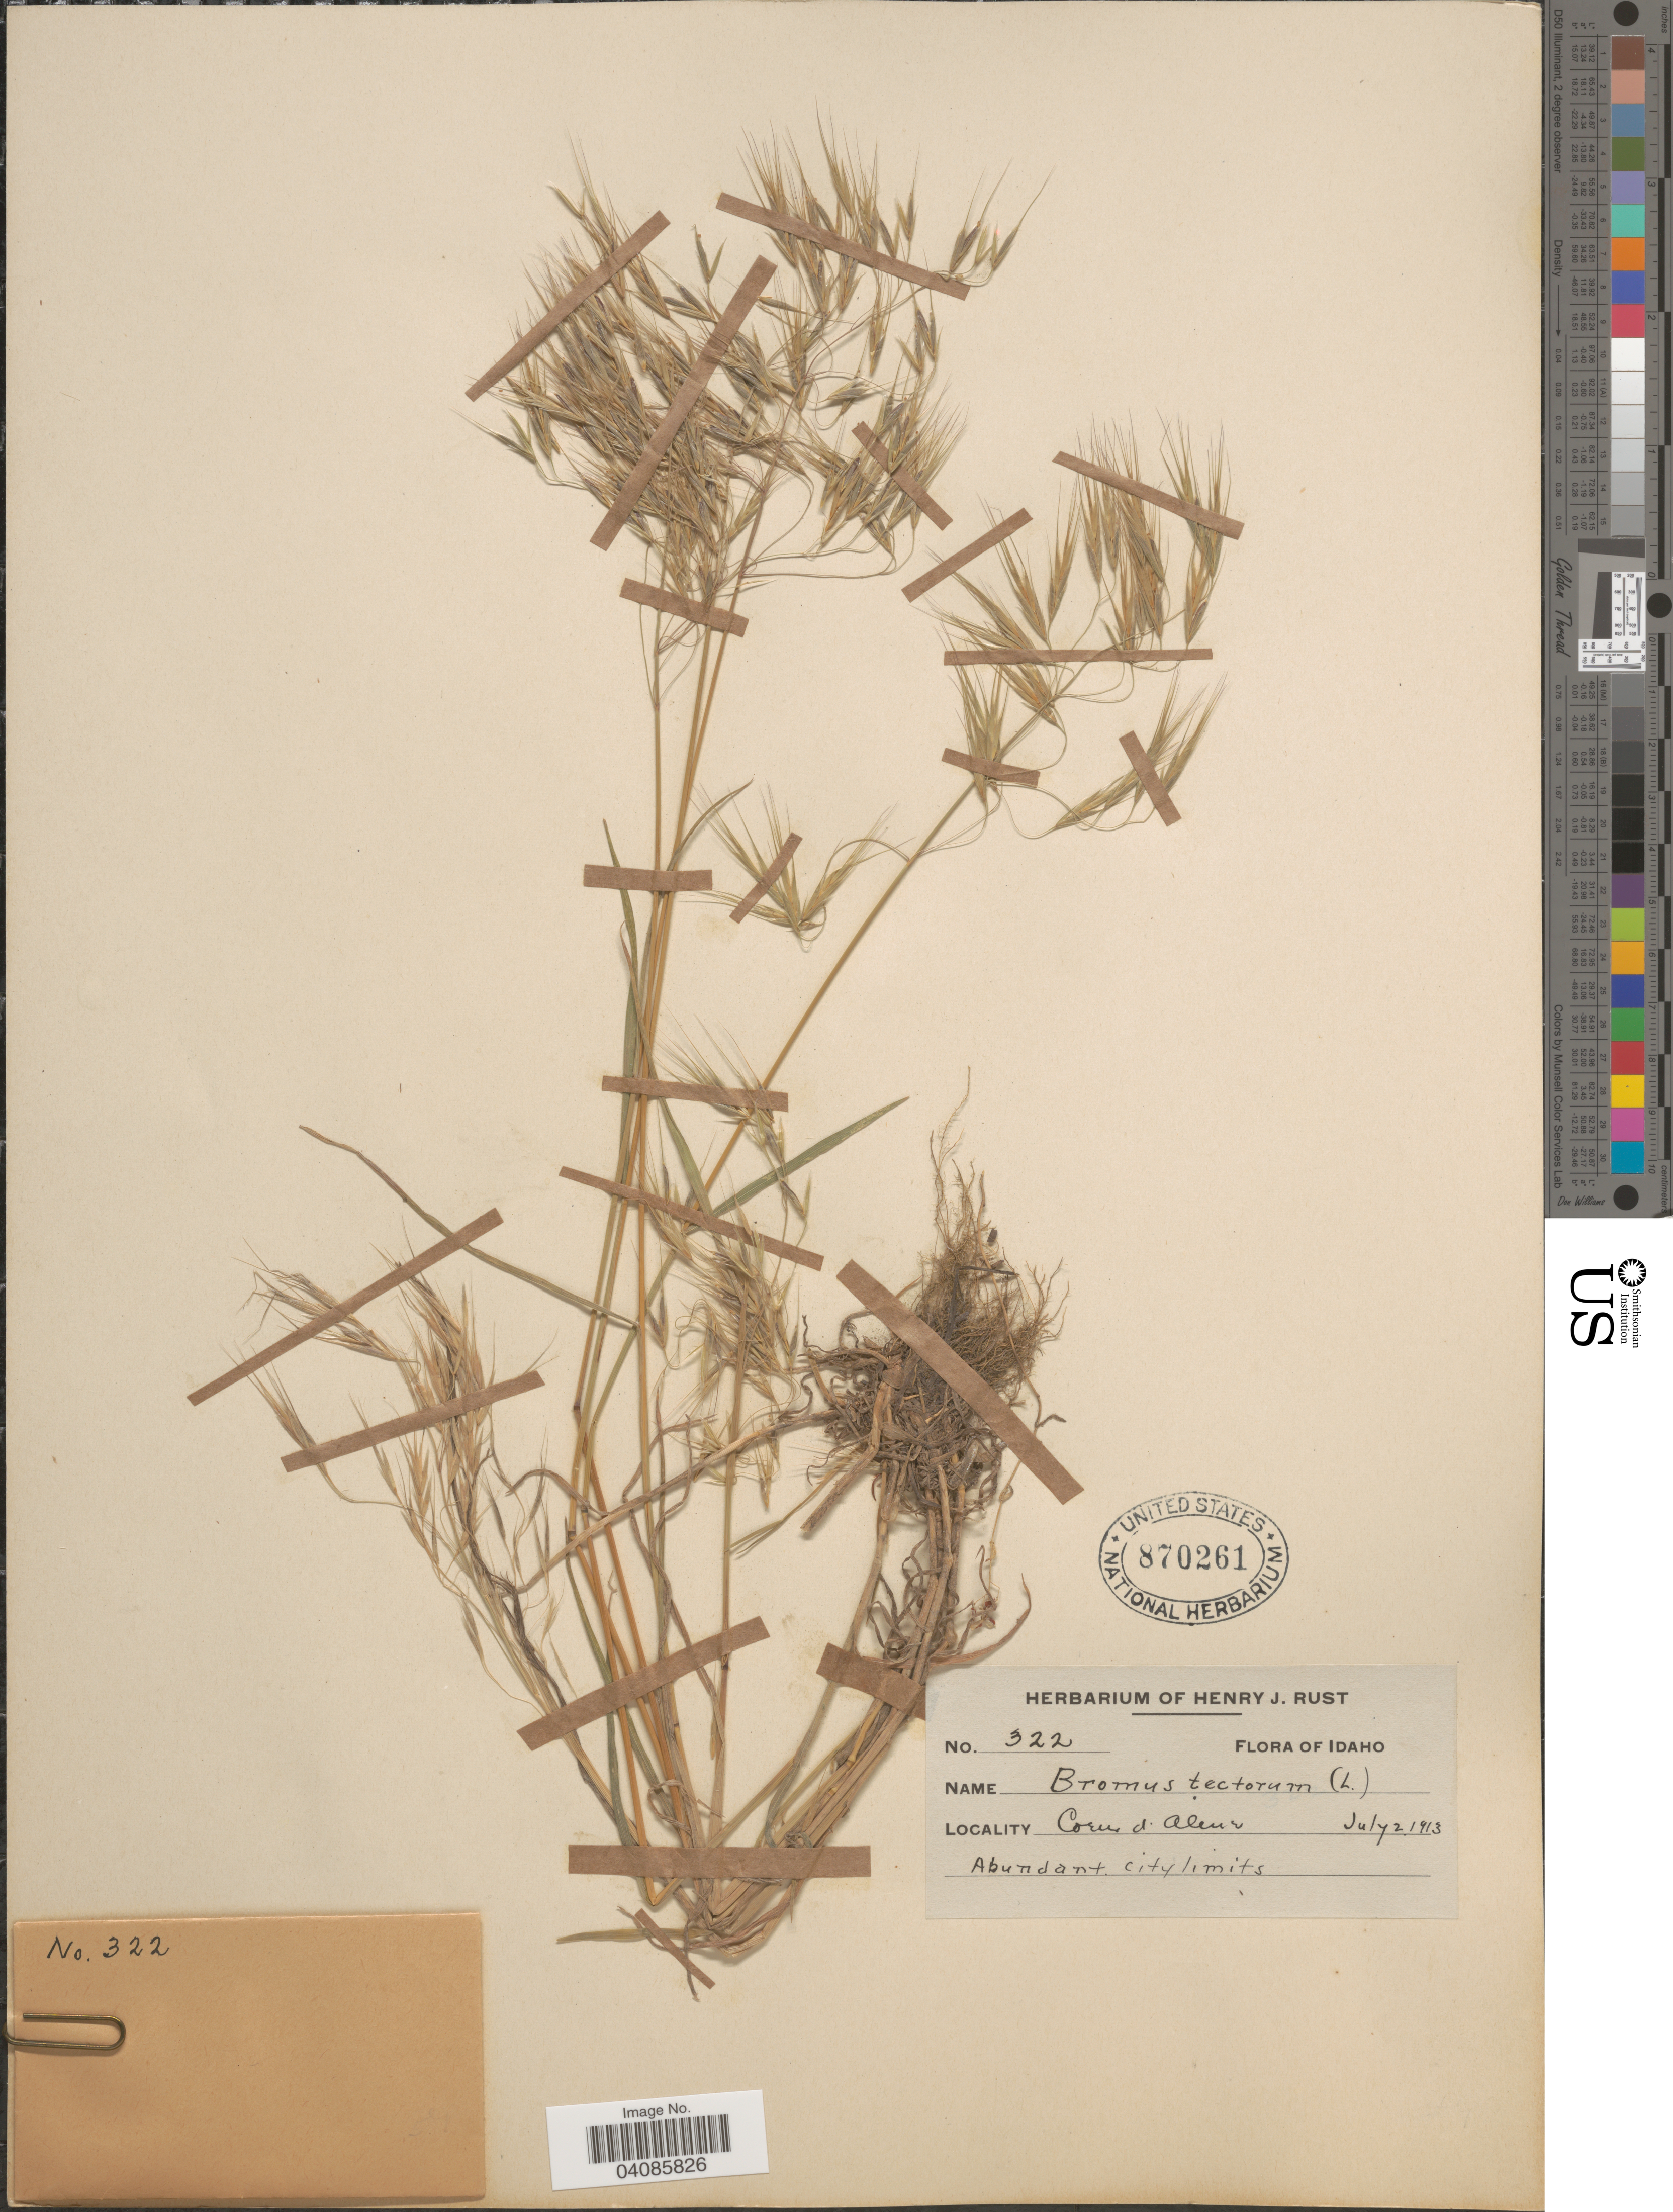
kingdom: Plantae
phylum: Tracheophyta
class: Liliopsida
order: Poales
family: Poaceae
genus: Bromus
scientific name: Bromus tectorum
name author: L.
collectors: ex herb. Henry J. Rust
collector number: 322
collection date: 1913-07-02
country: United States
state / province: Idaho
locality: Coeur d'Alene. Abundant city limits.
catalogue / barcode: US 870261